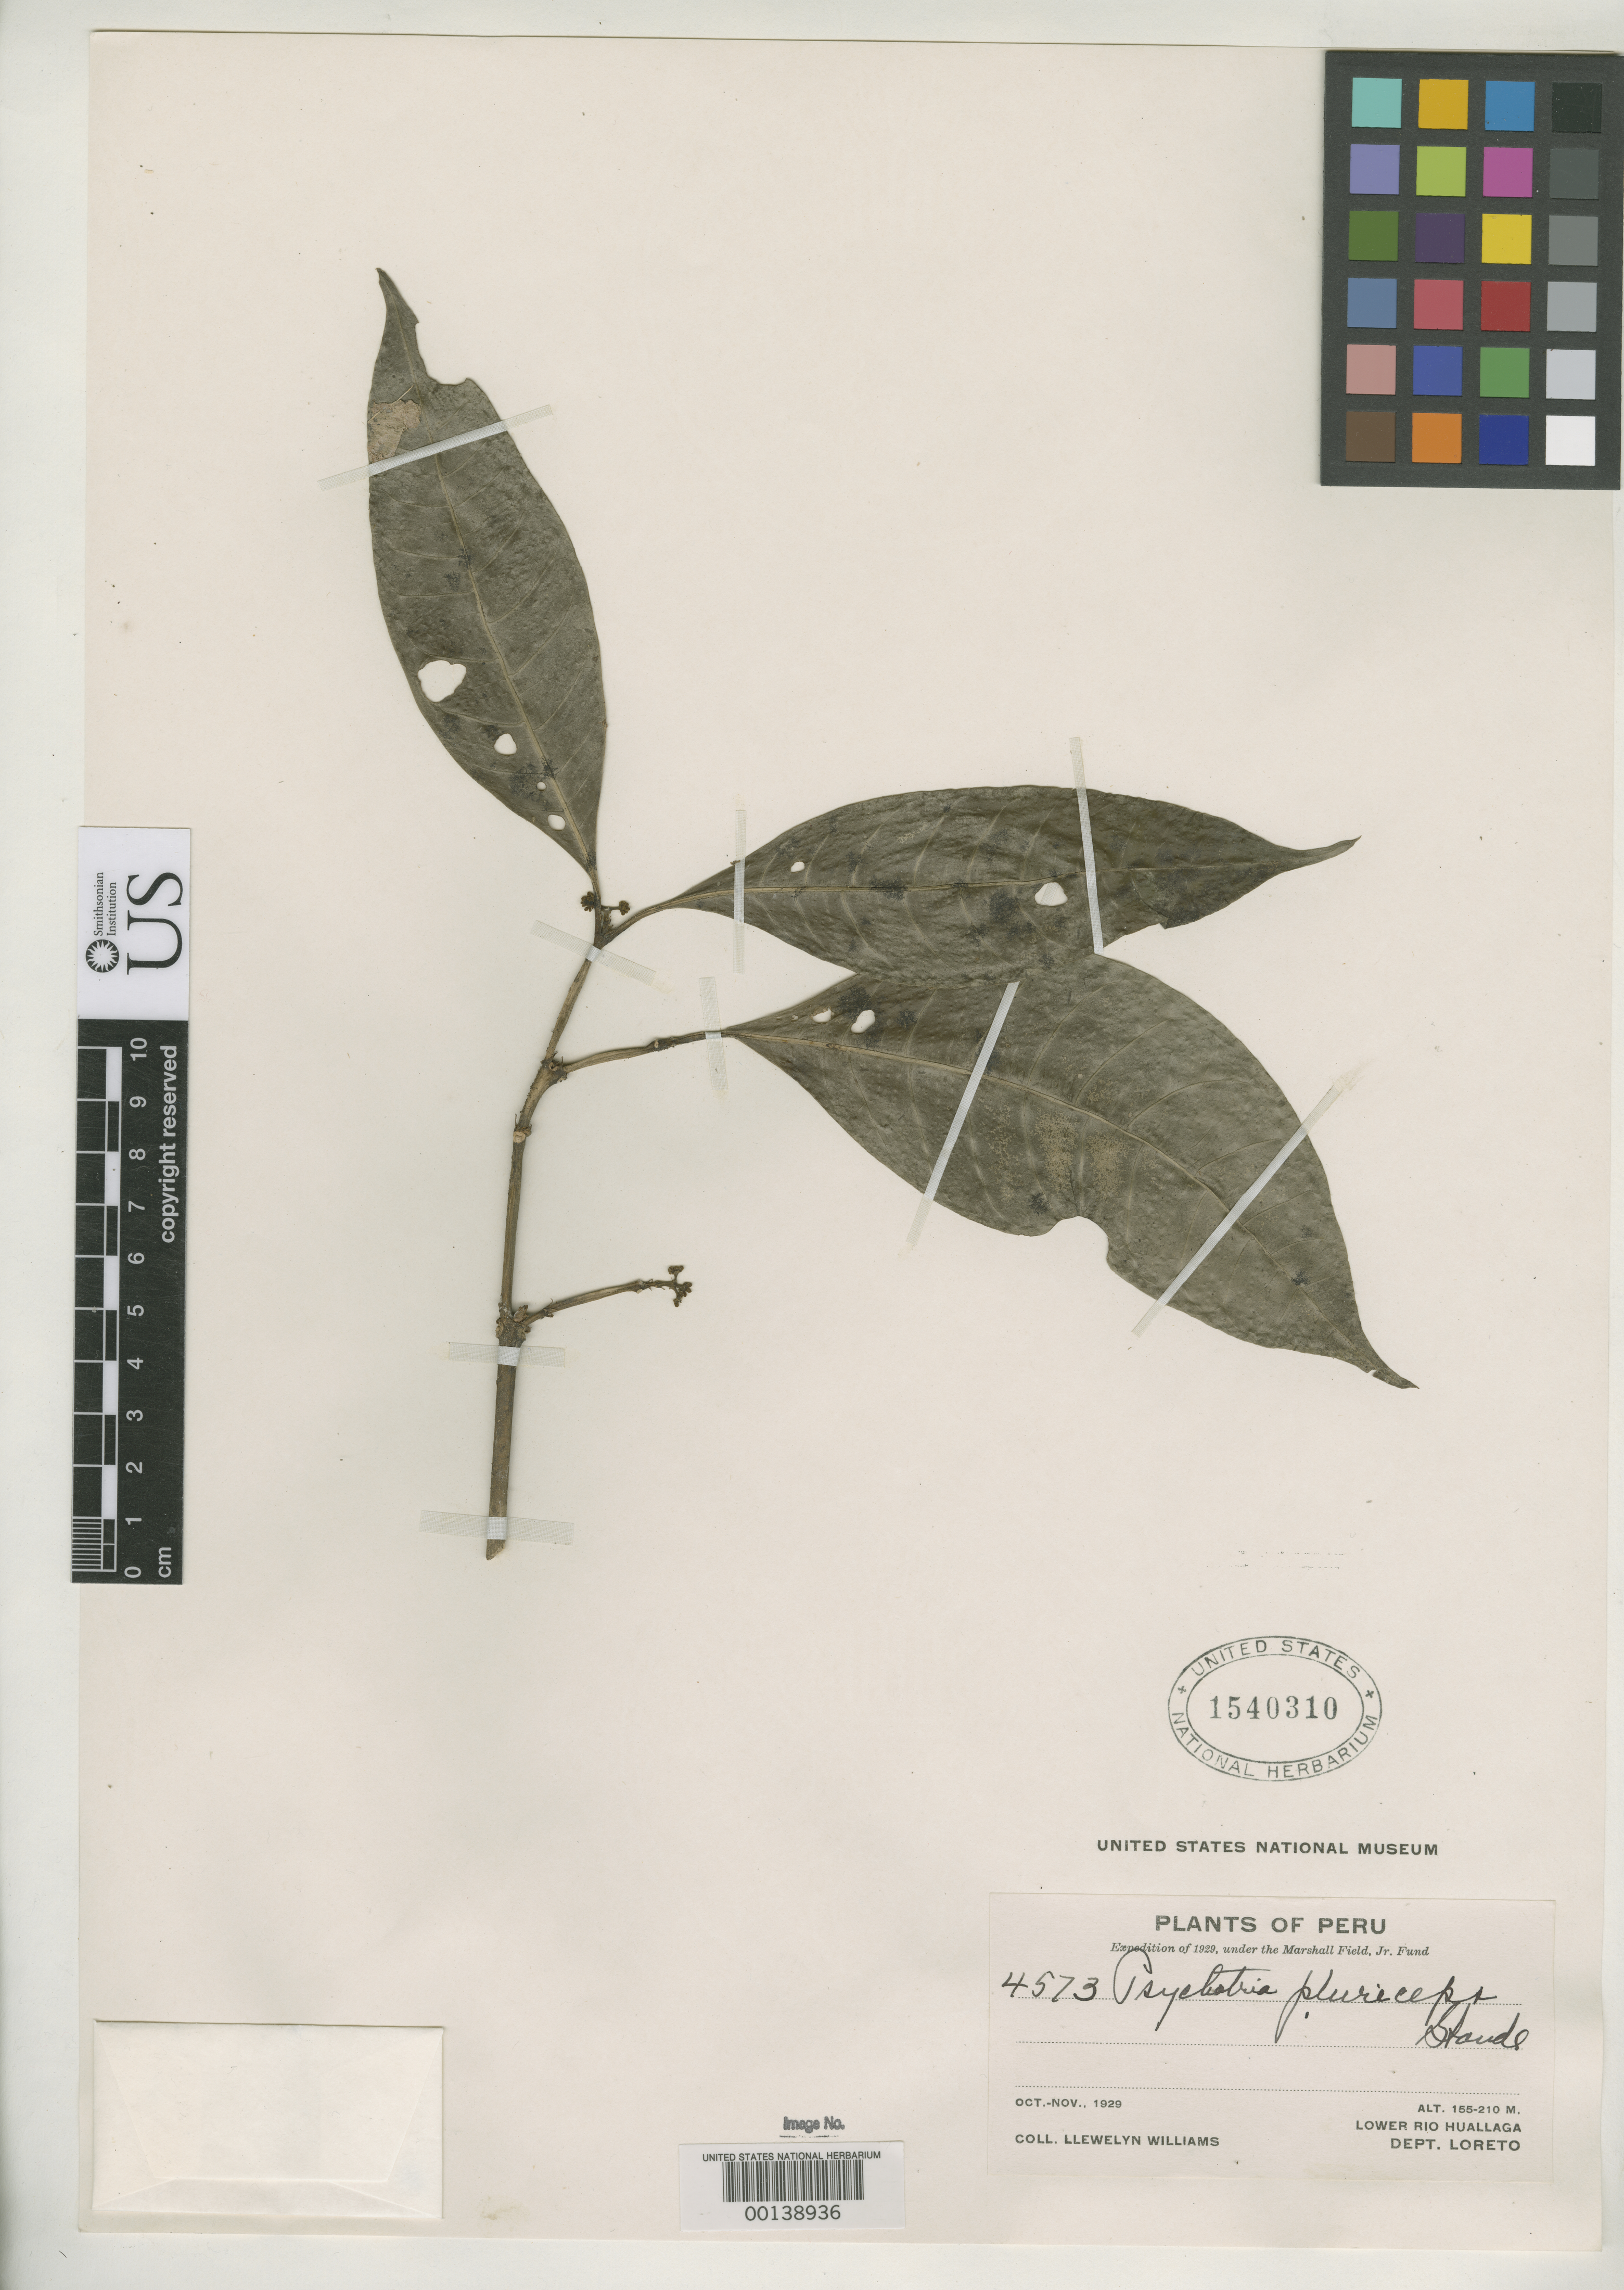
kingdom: Plantae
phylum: Tracheophyta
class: Magnoliopsida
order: Gentianales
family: Rubiaceae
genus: Psychotria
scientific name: Psychotria pluriceps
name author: Standl.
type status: Isotype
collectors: Ll. Williams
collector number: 4573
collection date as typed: Oct 1929 to -- Nov 1929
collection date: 1929-10/1929-11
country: Peru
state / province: Loreto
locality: Lower Rio Huallaga.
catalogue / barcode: US 1540310